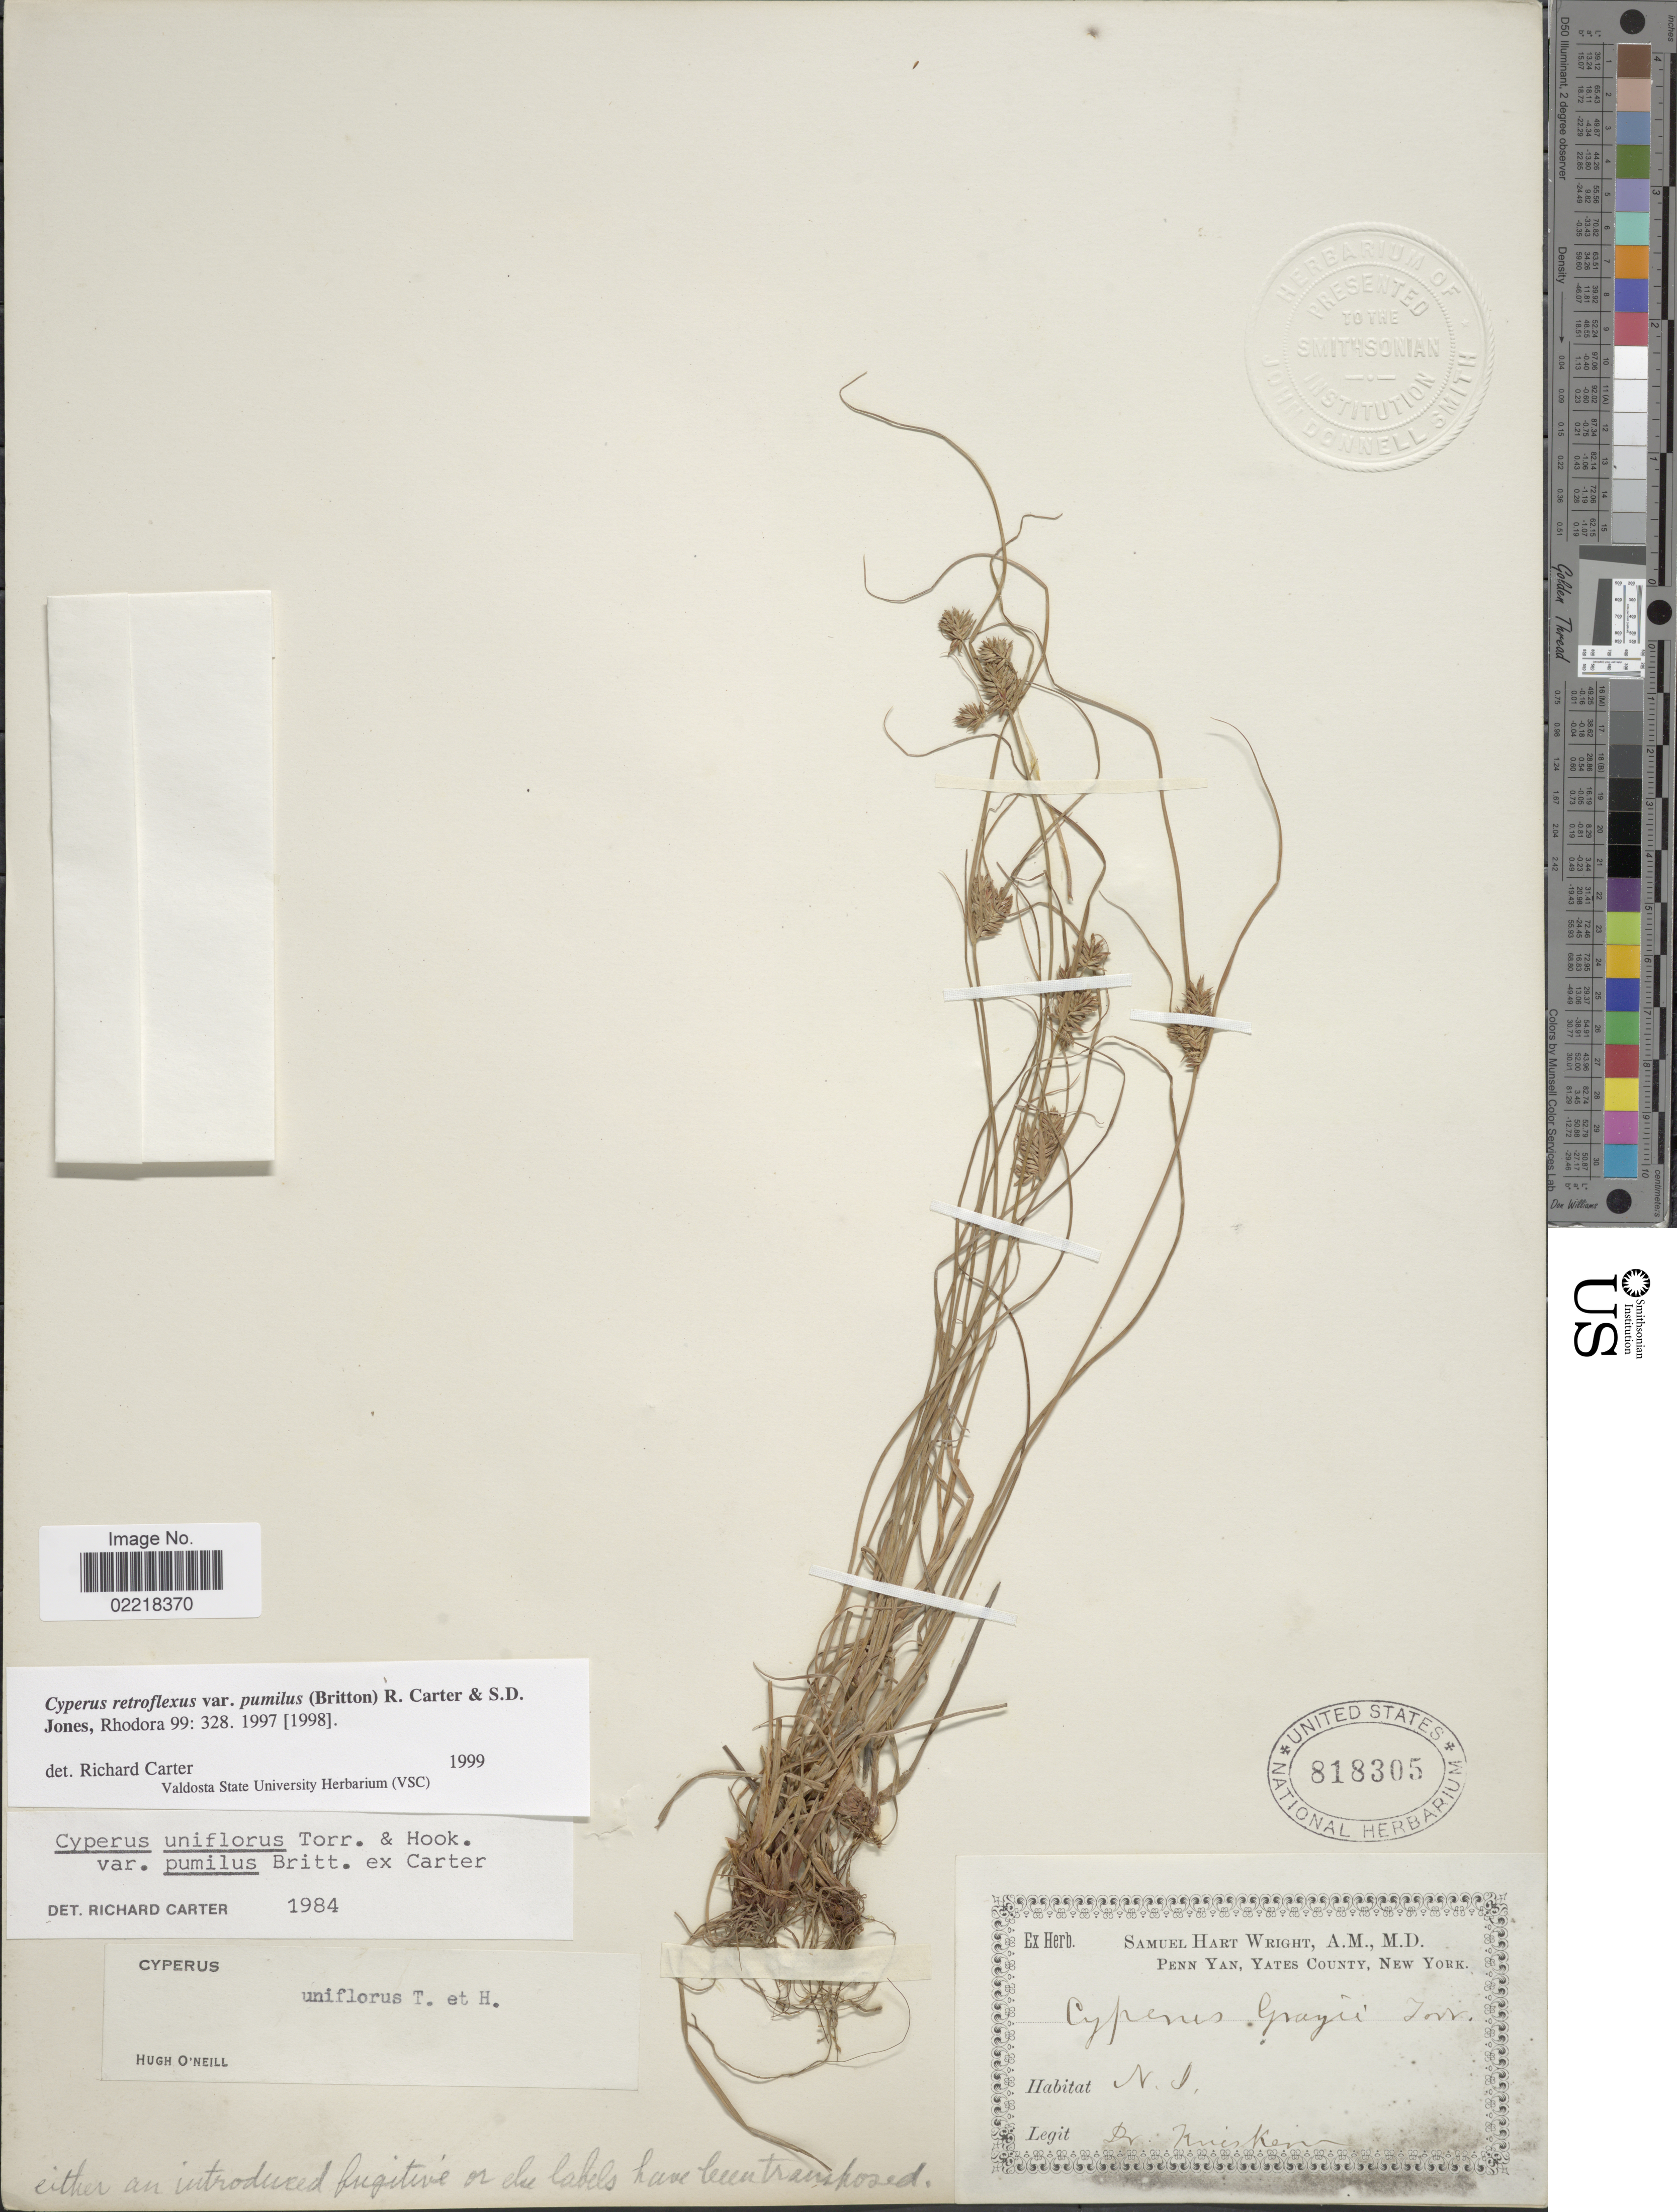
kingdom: Plantae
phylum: Tracheophyta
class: Liliopsida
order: Poales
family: Cyperaceae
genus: Cyperus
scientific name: Cyperus retroflexus var. pumilus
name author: (Britton) R. Carter & S.D. Jones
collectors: Knisken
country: United States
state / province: New Jersey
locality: N. J.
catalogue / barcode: US 818305